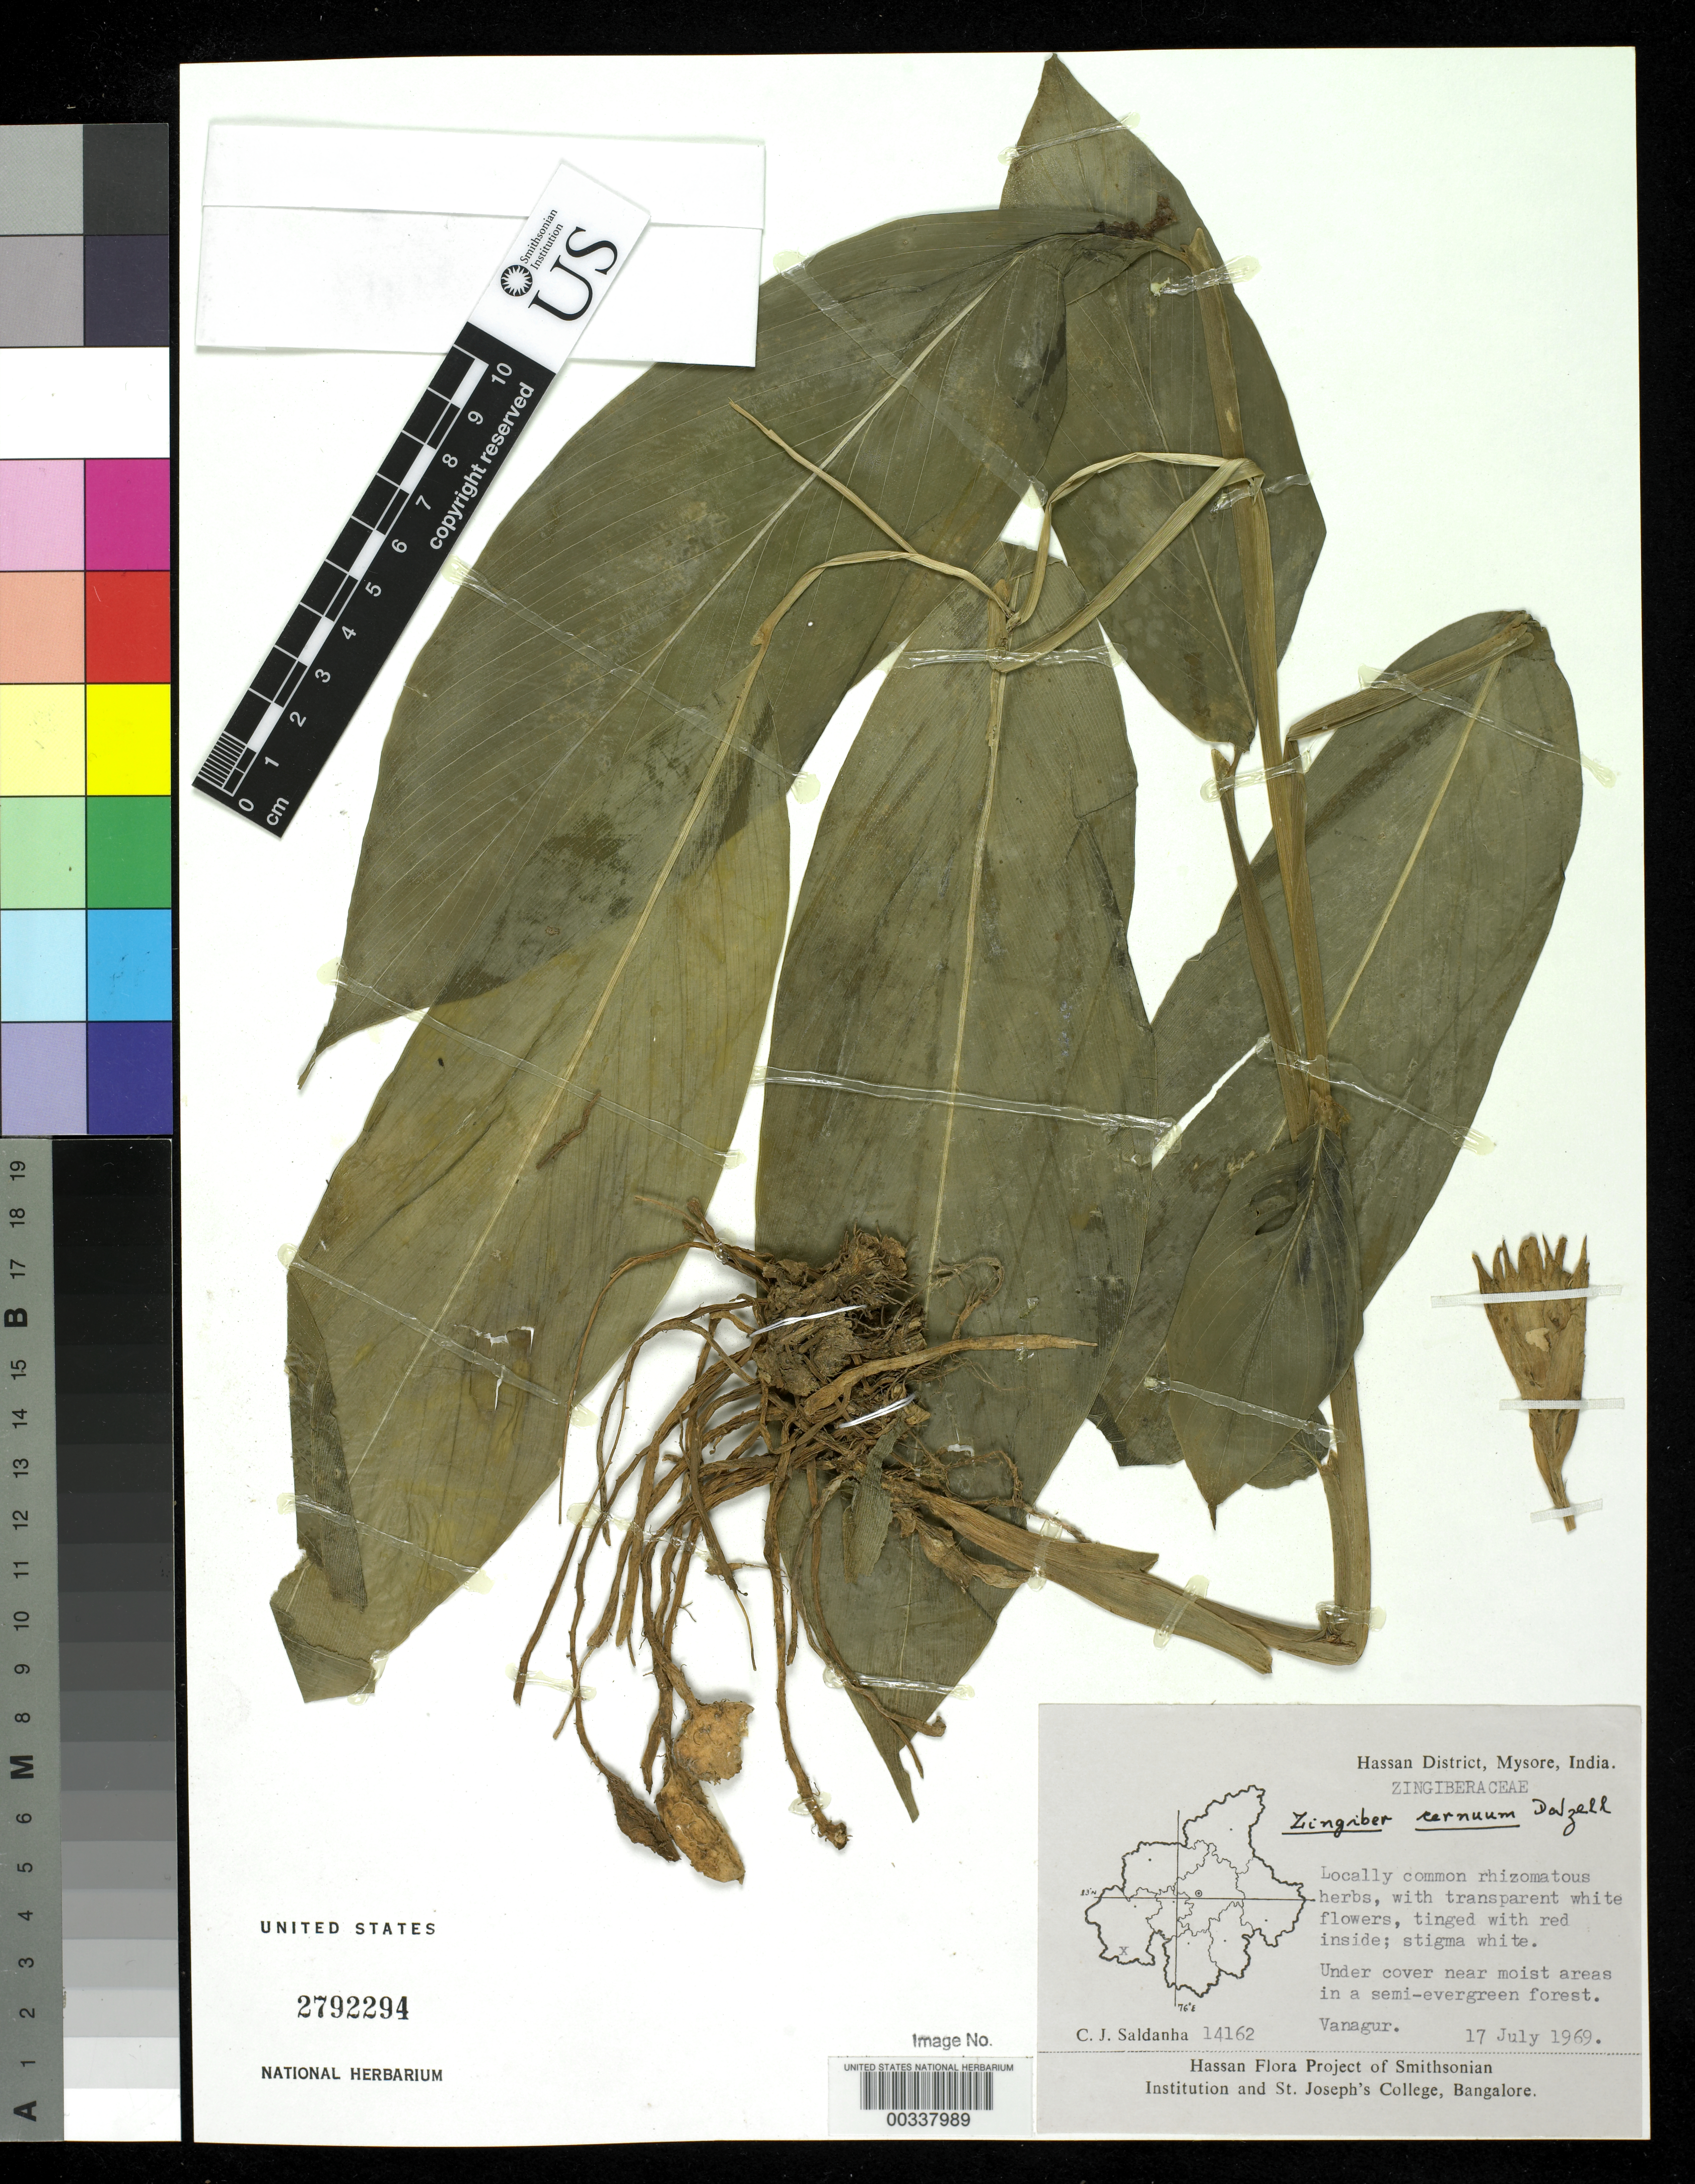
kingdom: Plantae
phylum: Tracheophyta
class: Liliopsida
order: Zingiberales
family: Zingiberaceae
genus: Zingiber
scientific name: Zingiber cernuum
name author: Dalzell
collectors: C. J. Saldanha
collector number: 14162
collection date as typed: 17 Jul 1969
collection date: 1969-07-17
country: India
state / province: Karnataka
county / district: Hassan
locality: Vanagur, mysore state [mysore state = karnataka.]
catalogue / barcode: US 2792294